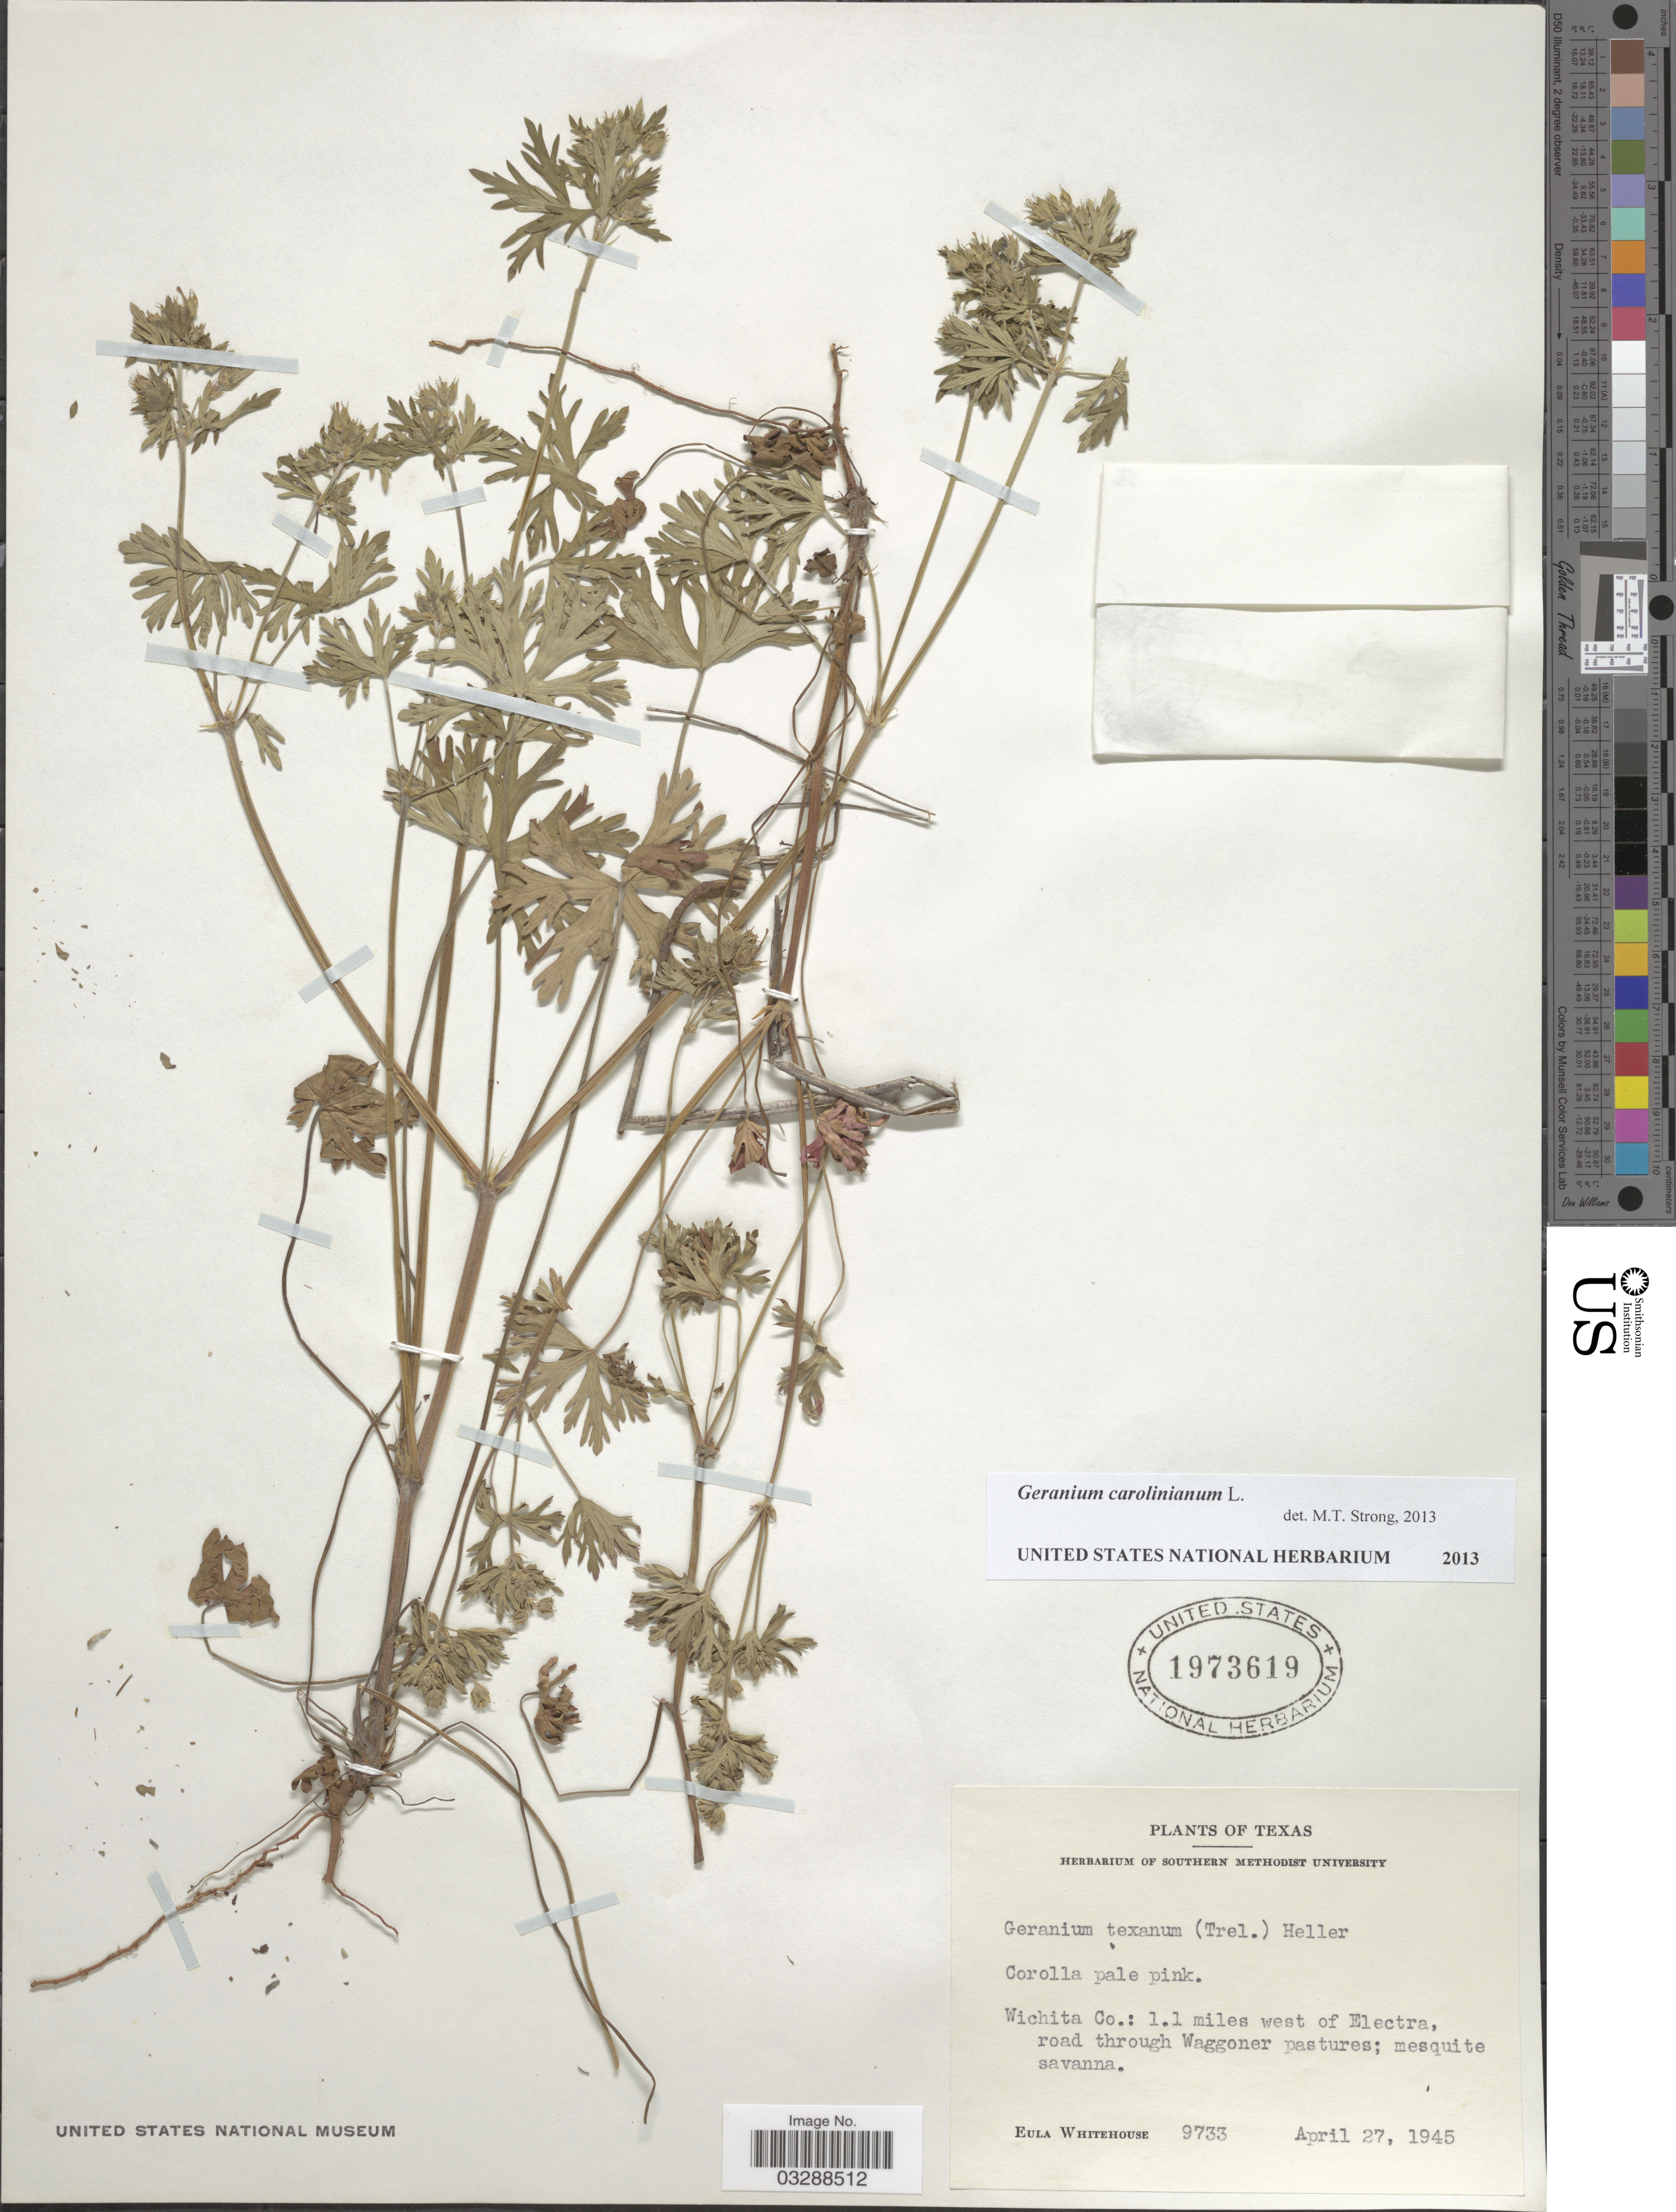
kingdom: Plantae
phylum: Tracheophyta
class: Magnoliopsida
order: Geraniales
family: Geraniaceae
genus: Geranium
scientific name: Geranium carolinianum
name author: L.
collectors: E. Whitehouse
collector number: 9733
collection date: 1945-04-27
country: United States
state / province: Texas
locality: Wichita Co.: 1.1 miles west of Electra, road through Waggoner pastures.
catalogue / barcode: US 1973619